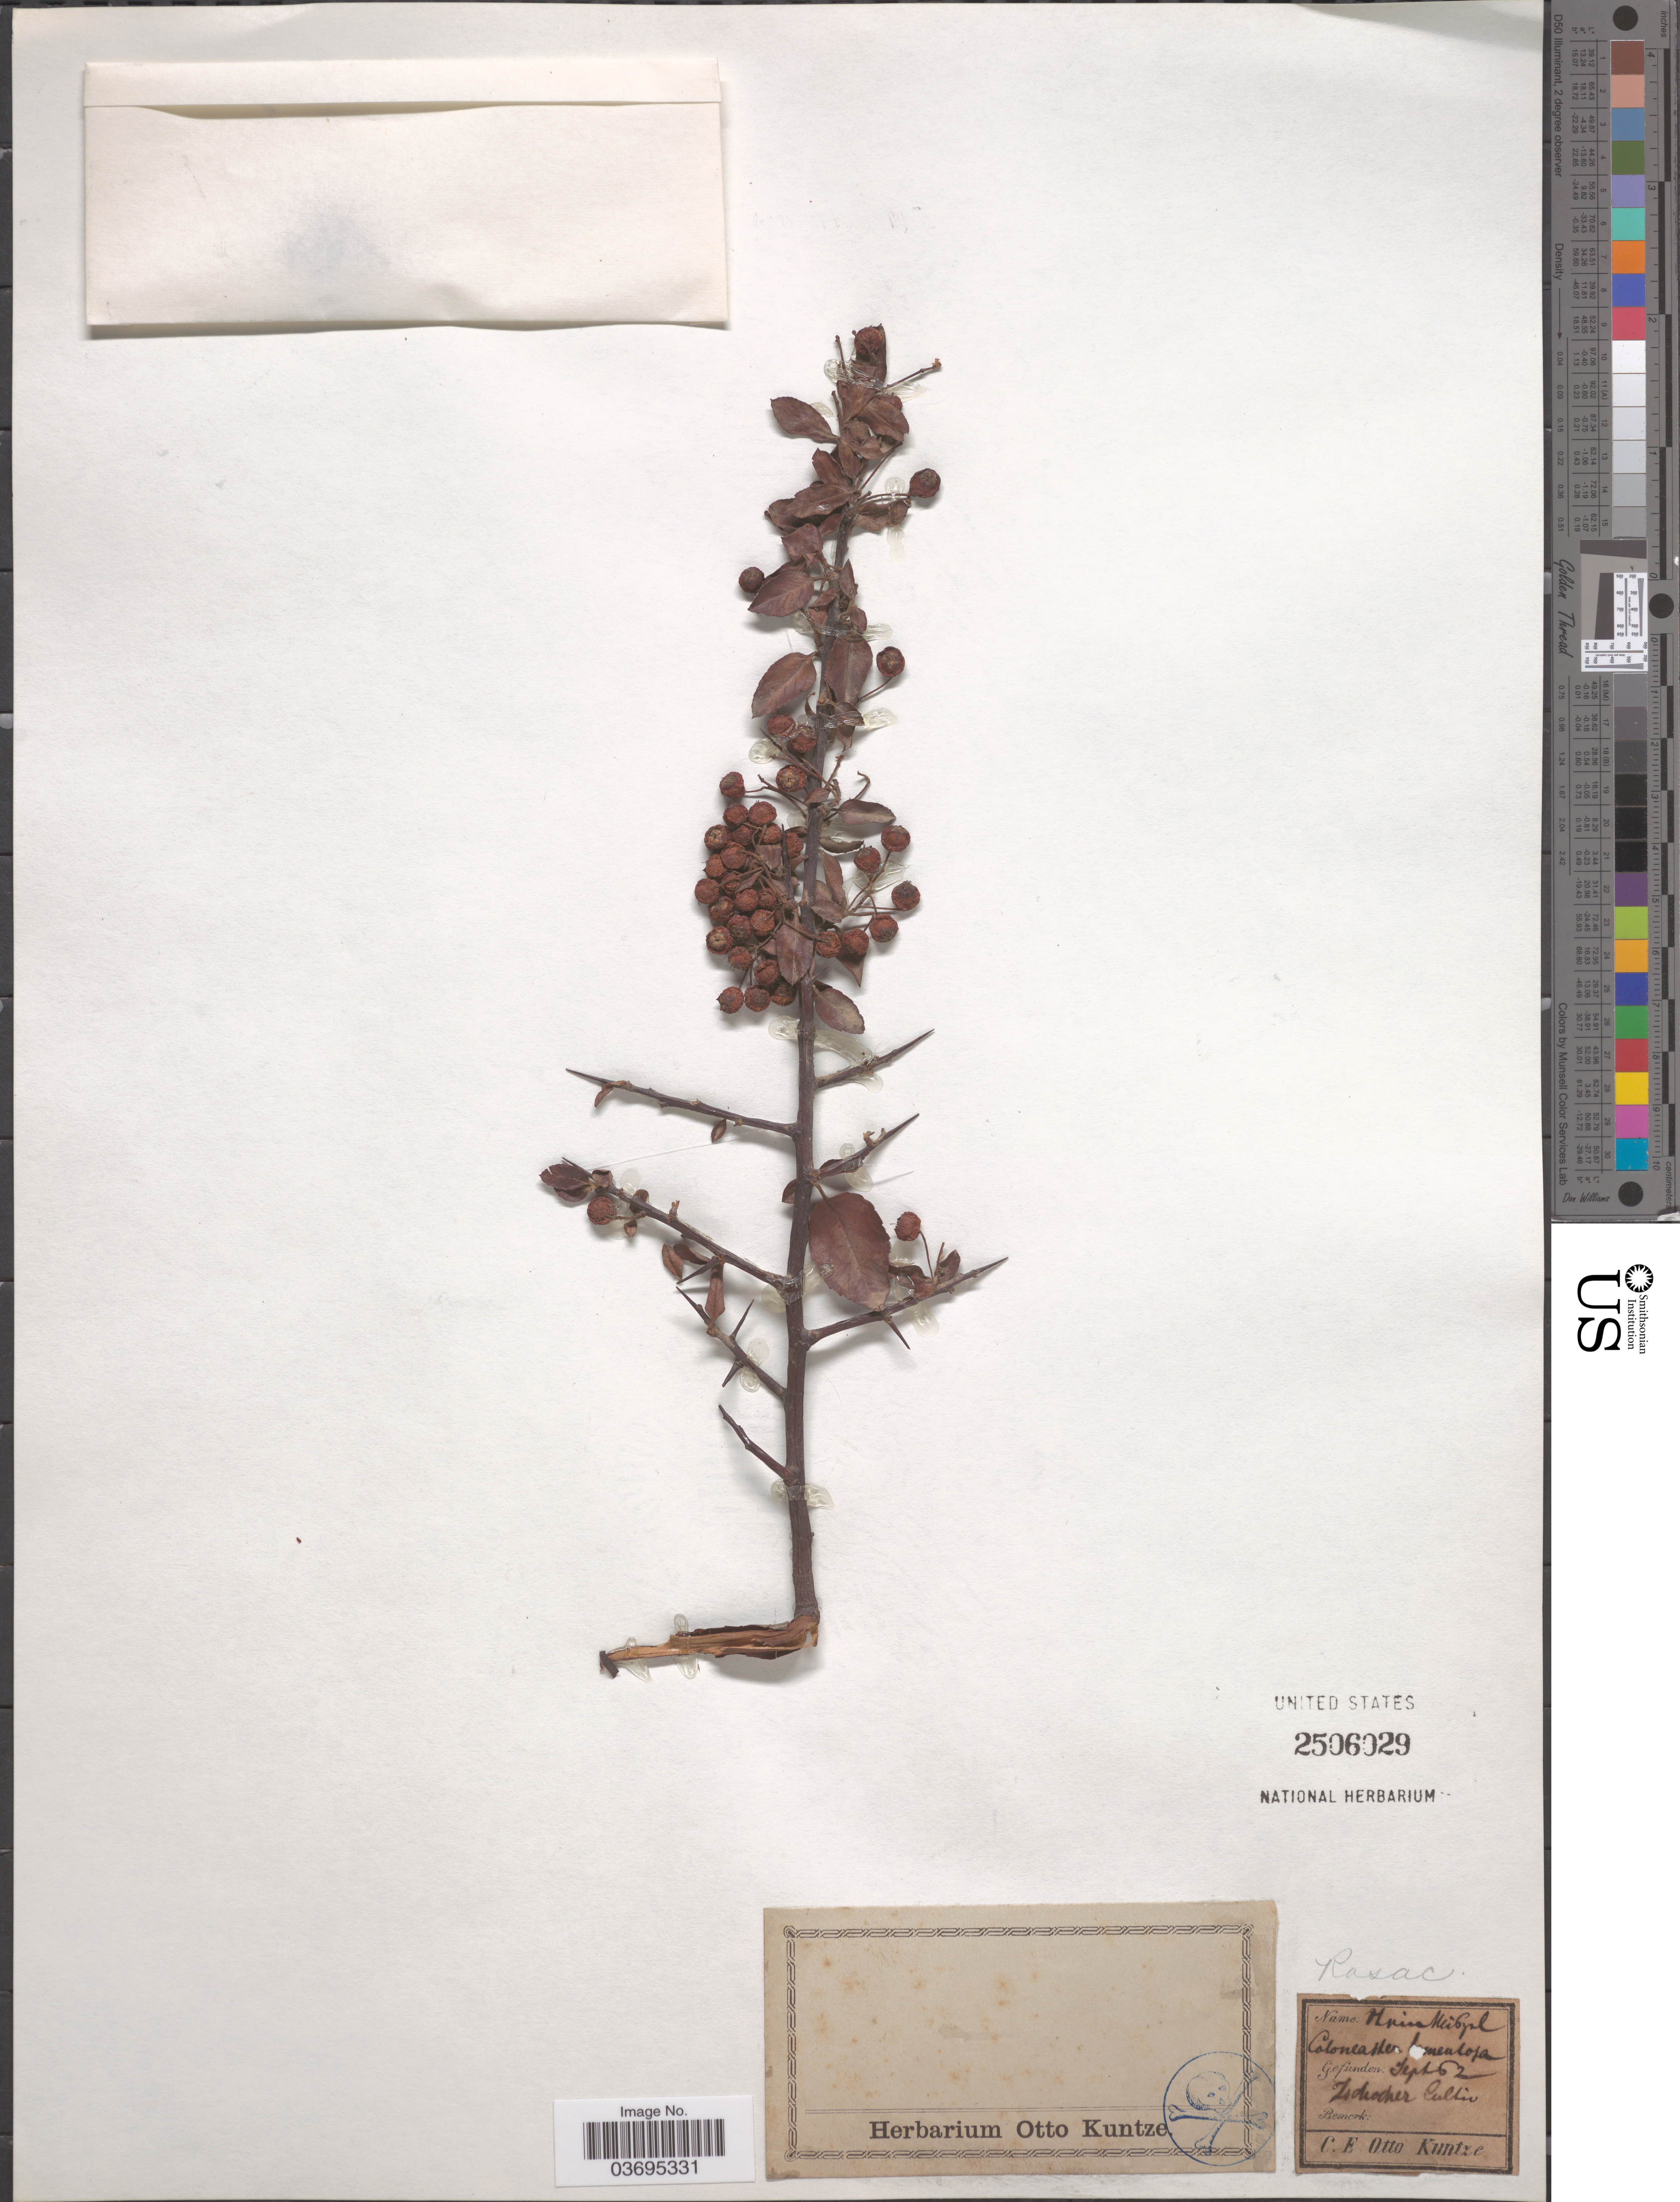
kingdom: Plantae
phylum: Tracheophyta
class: Magnoliopsida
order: Rosales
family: Rosaceae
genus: Cotoneaster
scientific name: Cotoneaster sp.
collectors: C.E.O. Kuntze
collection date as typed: Transcribed d/m/y: /9/62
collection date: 1862-09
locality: Lodcocher [interpreted].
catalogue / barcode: US 2506029